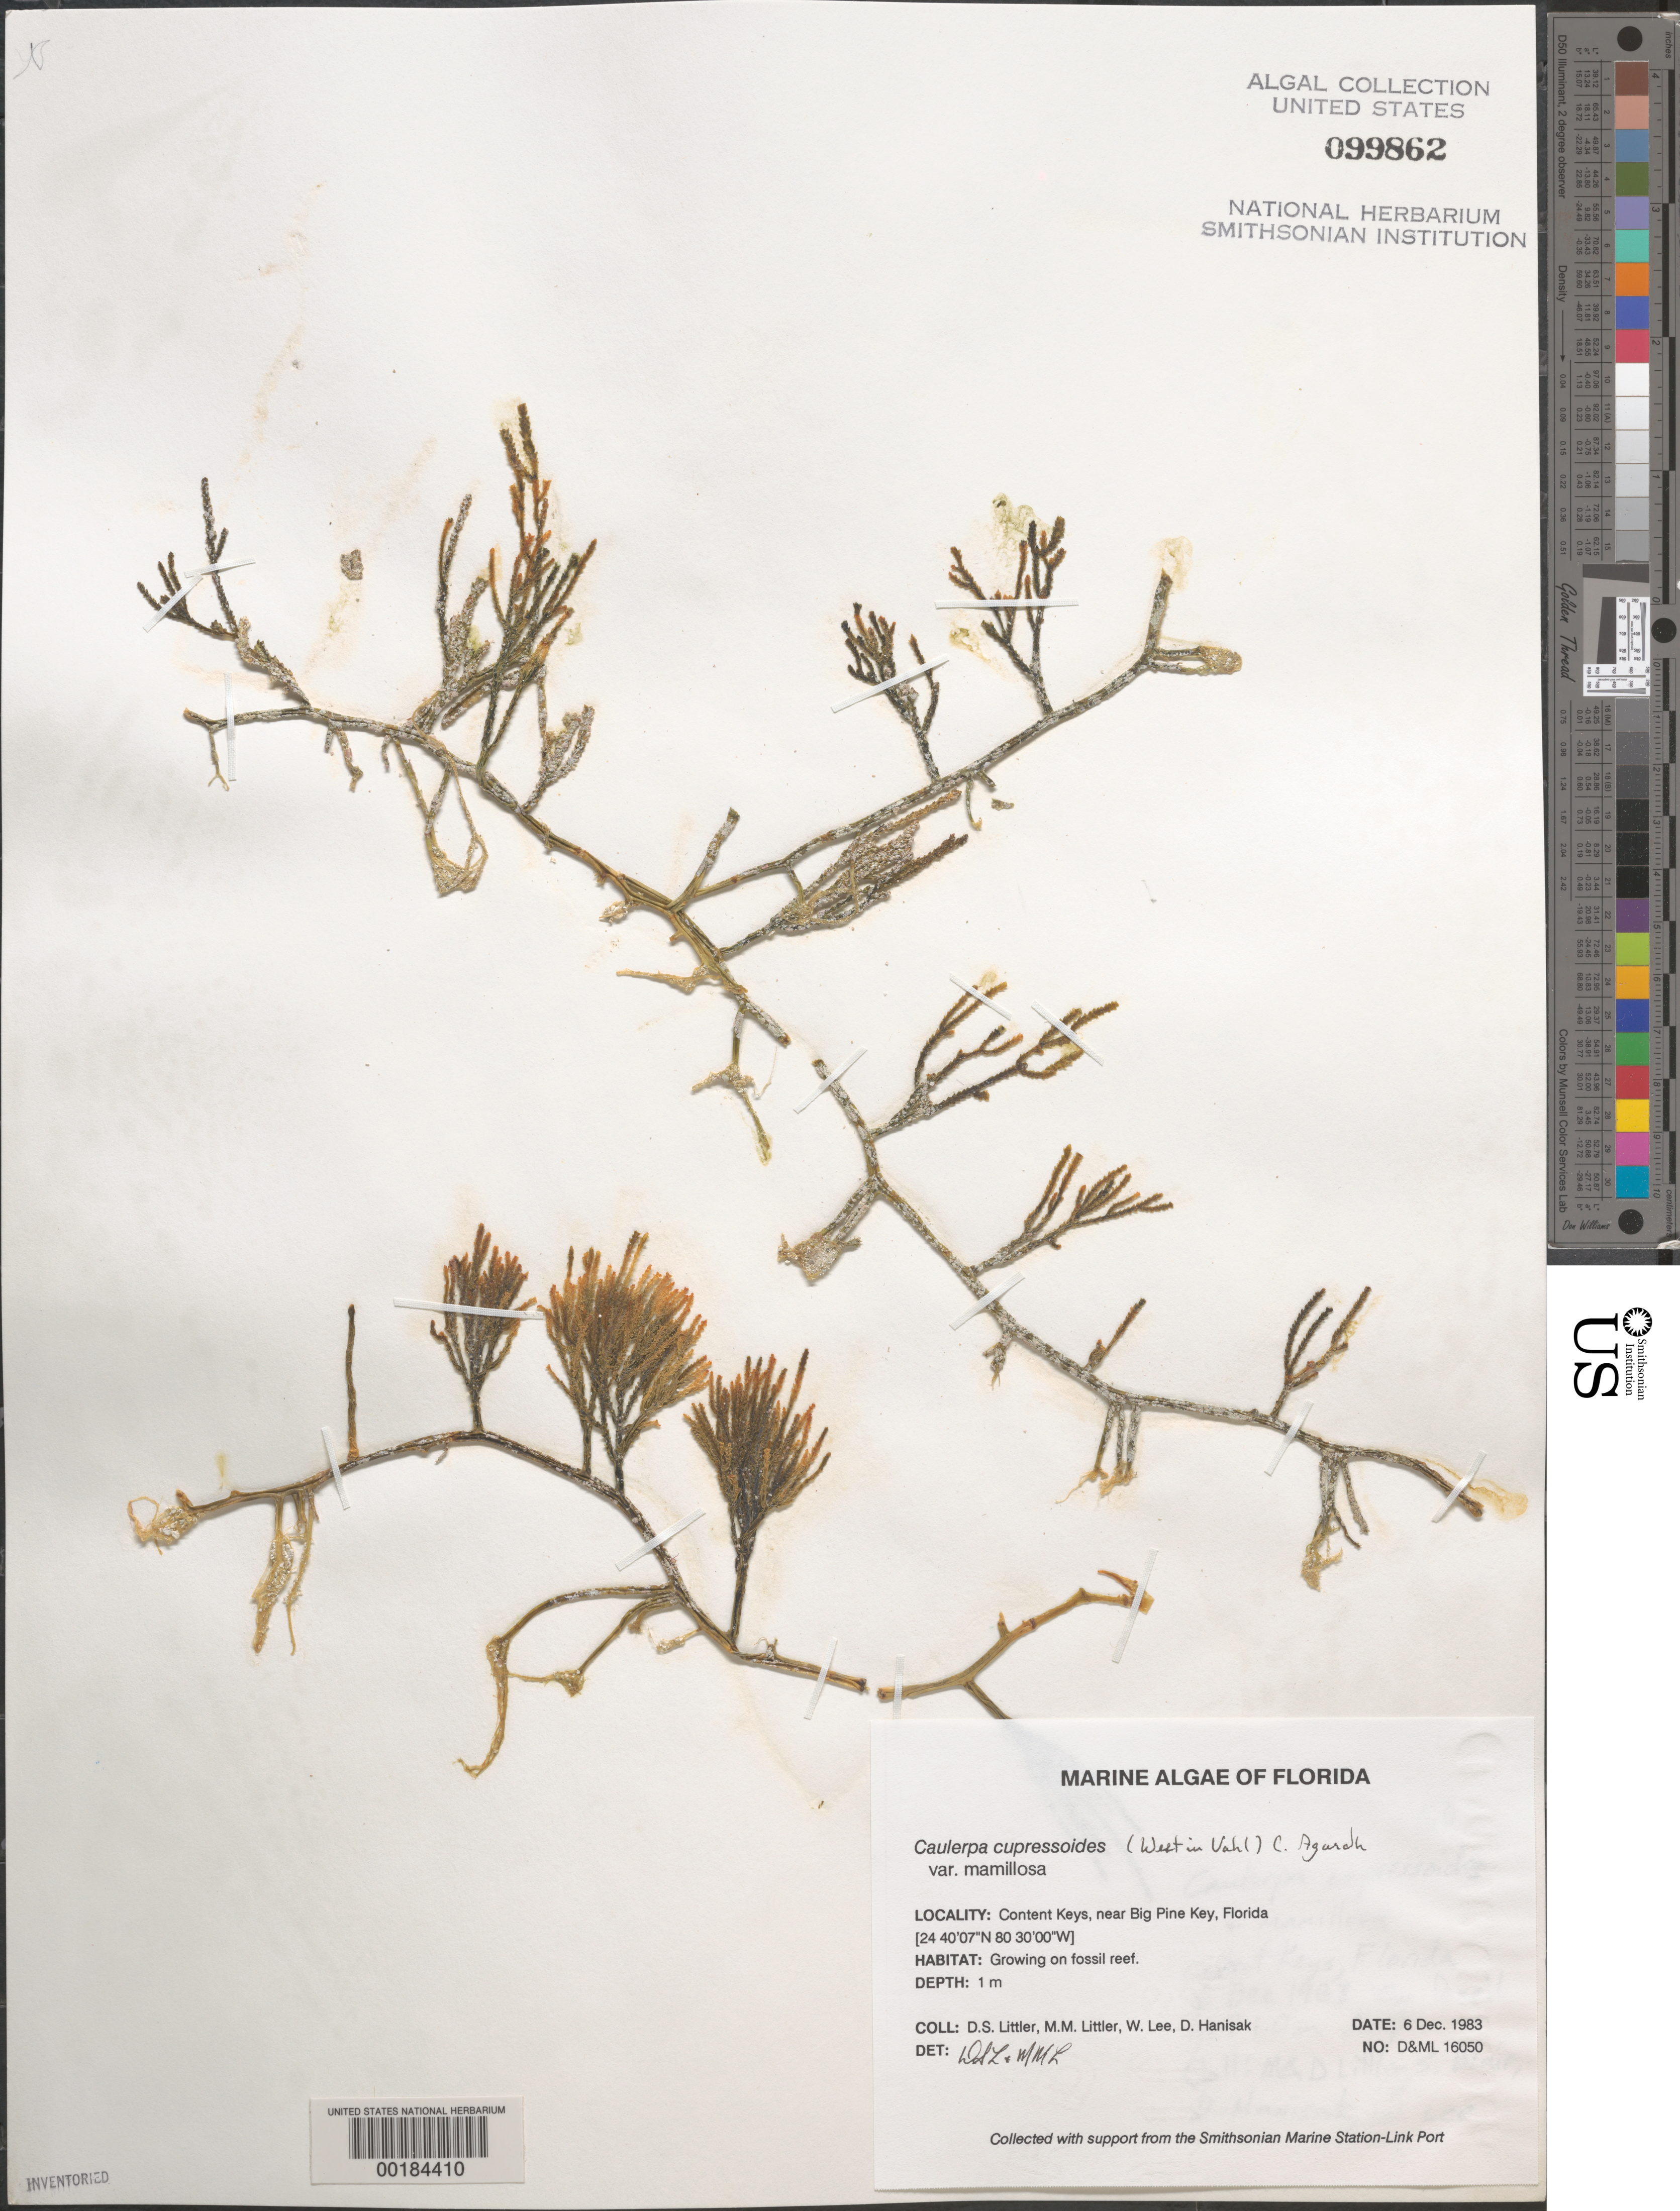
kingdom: Plantae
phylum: Chlorophyta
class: Ulvophyceae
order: Bryopsidales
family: Caulerpaceae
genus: Caulerpa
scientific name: Caulerpa cupressoides var. mamillosa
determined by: Littler, D. S.; Littler, M. M.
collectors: D. S. Littler, M. M. Littler, W. Lee & M. Hanisak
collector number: D&ML 16050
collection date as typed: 06 Dec 1983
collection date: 1983-12-06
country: United States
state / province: Florida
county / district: Monroe County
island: Content Keys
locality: Near Big Pine Key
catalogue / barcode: US 99862